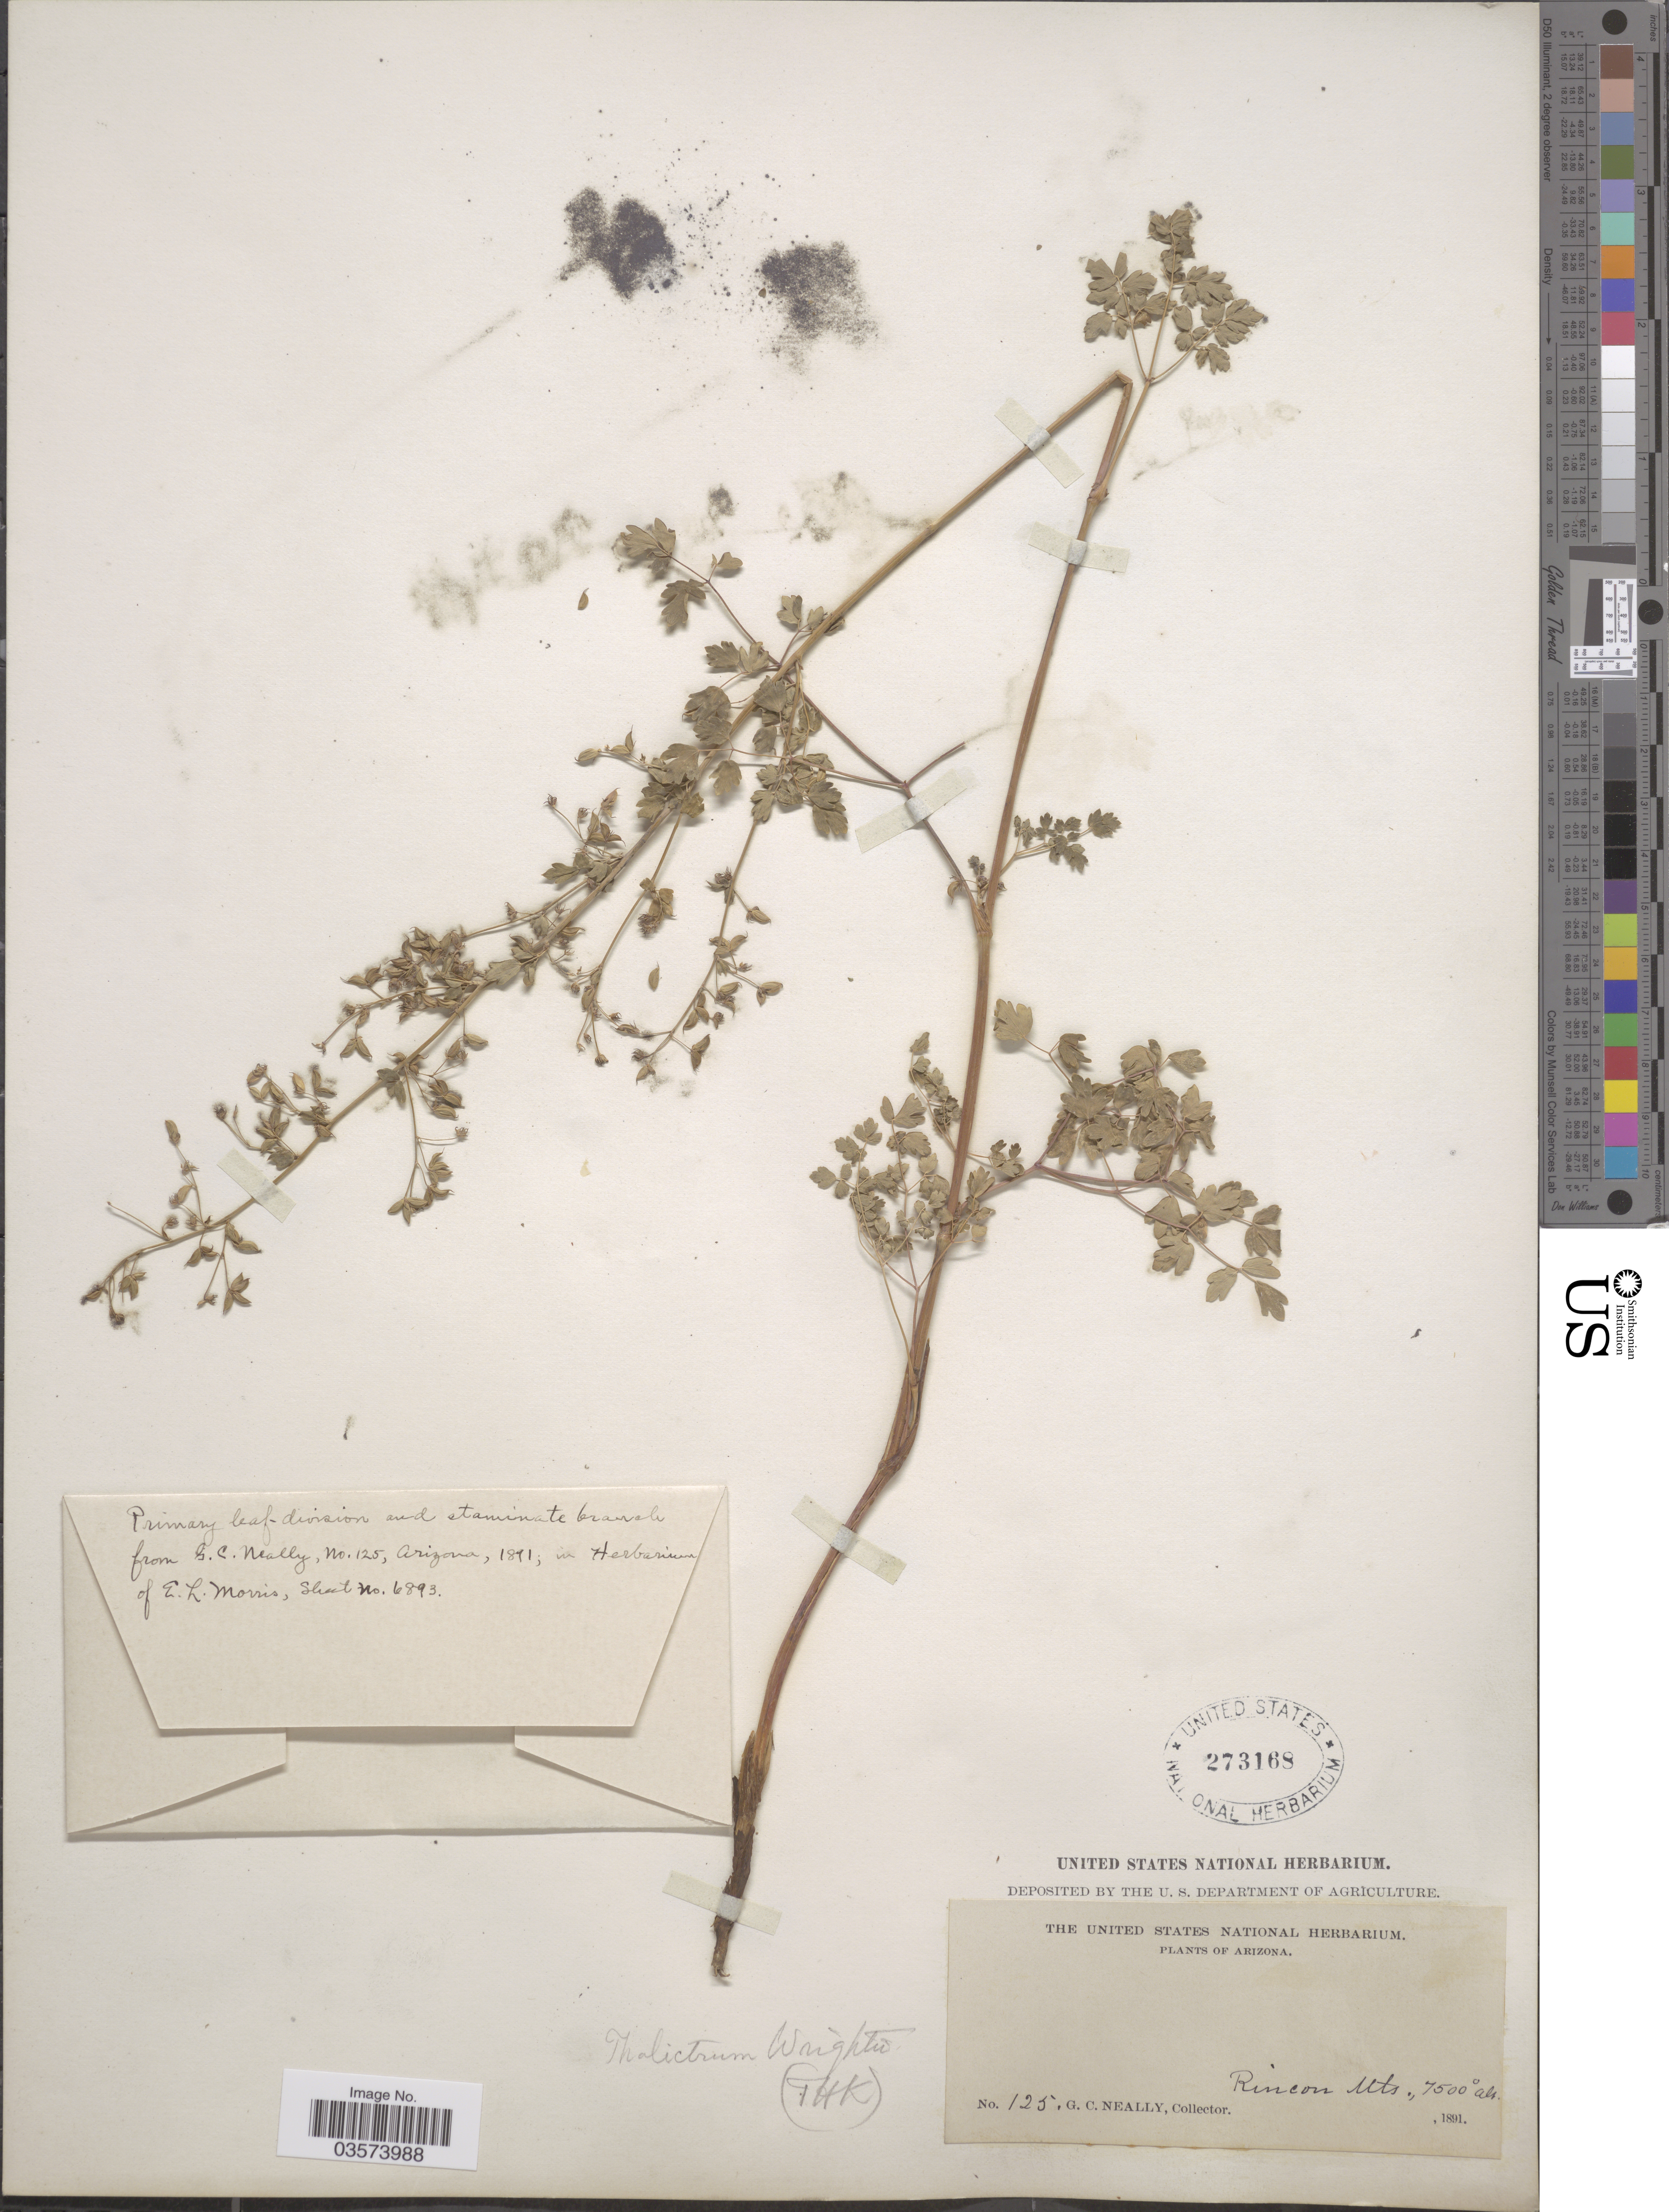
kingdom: Plantae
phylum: Tracheophyta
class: Magnoliopsida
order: Ranunculales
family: Ranunculaceae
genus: Thalictrum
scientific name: Thalictrum fendleri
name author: Engelm. ex A. Gray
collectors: G. Neally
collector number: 125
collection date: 1891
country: United States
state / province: Arizona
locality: Rincon Mts.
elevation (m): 2286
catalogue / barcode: US 273168